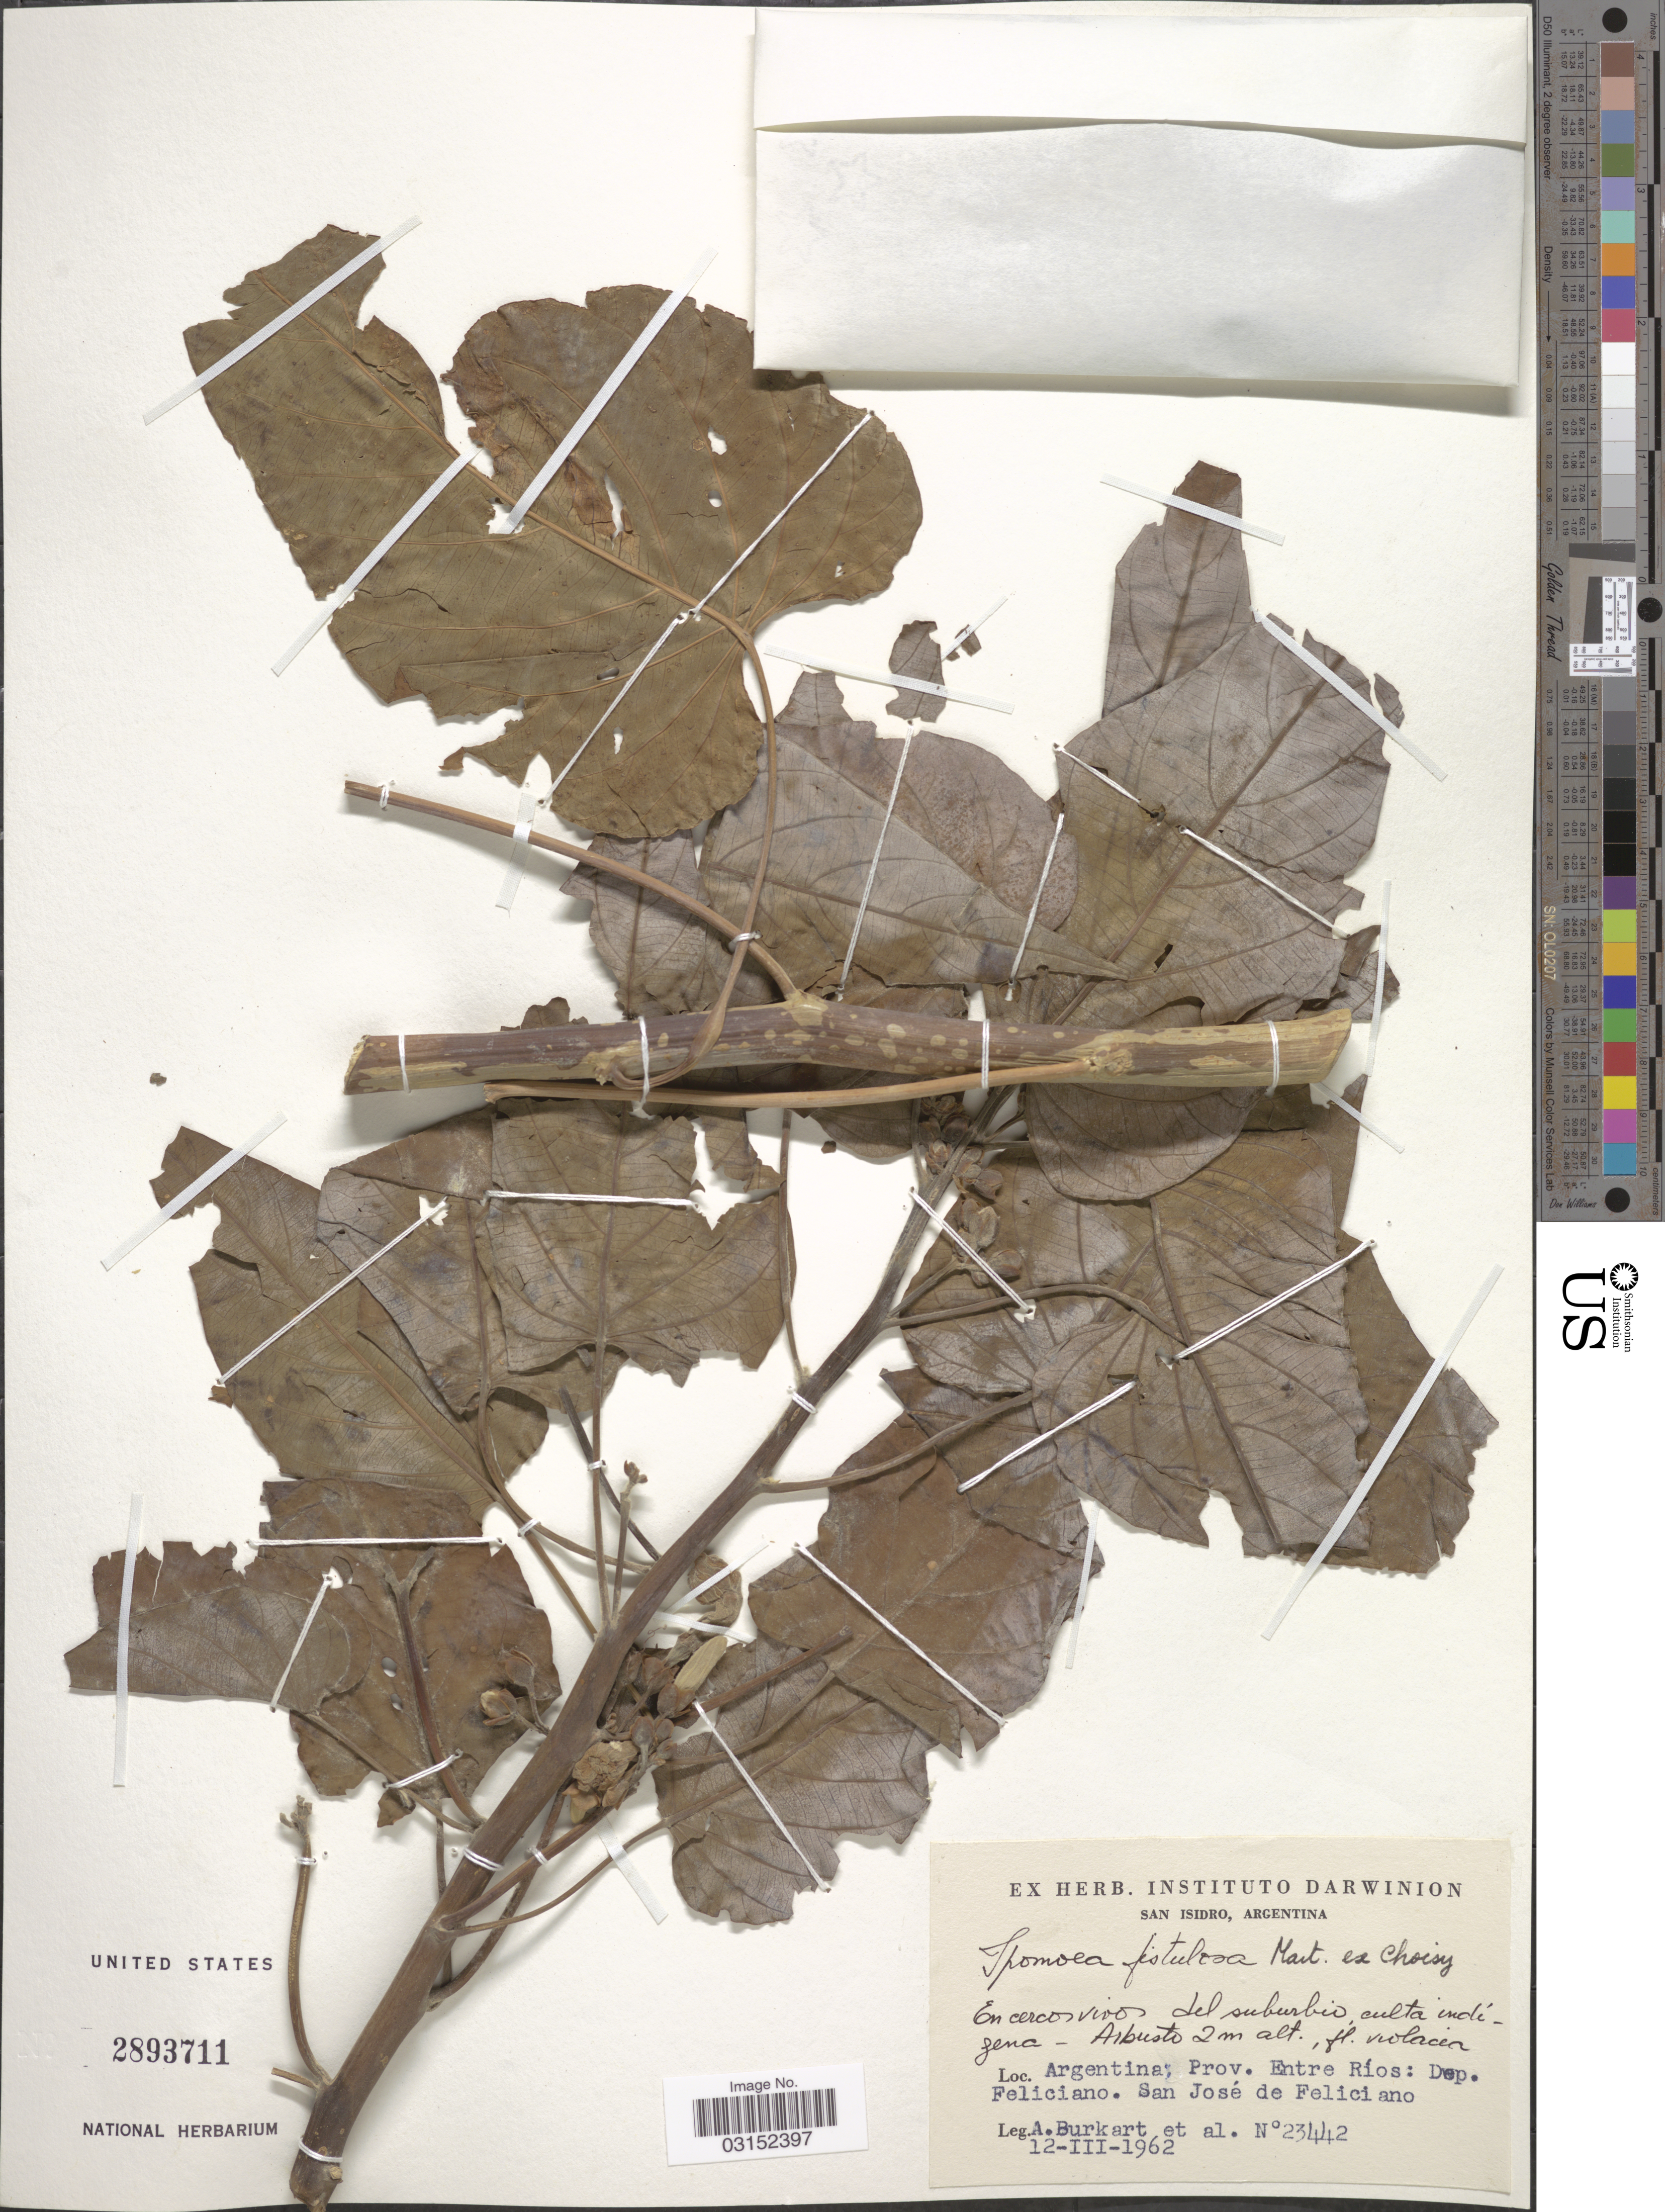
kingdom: Plantae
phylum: Tracheophyta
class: Magnoliopsida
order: Solanales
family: Convolvulaceae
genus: Ipomoea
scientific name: Ipomoea carnea subsp. fistulosa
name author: (Mart. ex Choisy) D.F. Austin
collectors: A. E. Burkart & et al.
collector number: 23442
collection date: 1962-03-12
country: Argentina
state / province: Entre Rios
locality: Prov. Entre Ríos: Dep. Feliciano, San José de Feliciano.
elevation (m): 2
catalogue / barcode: US 2893711